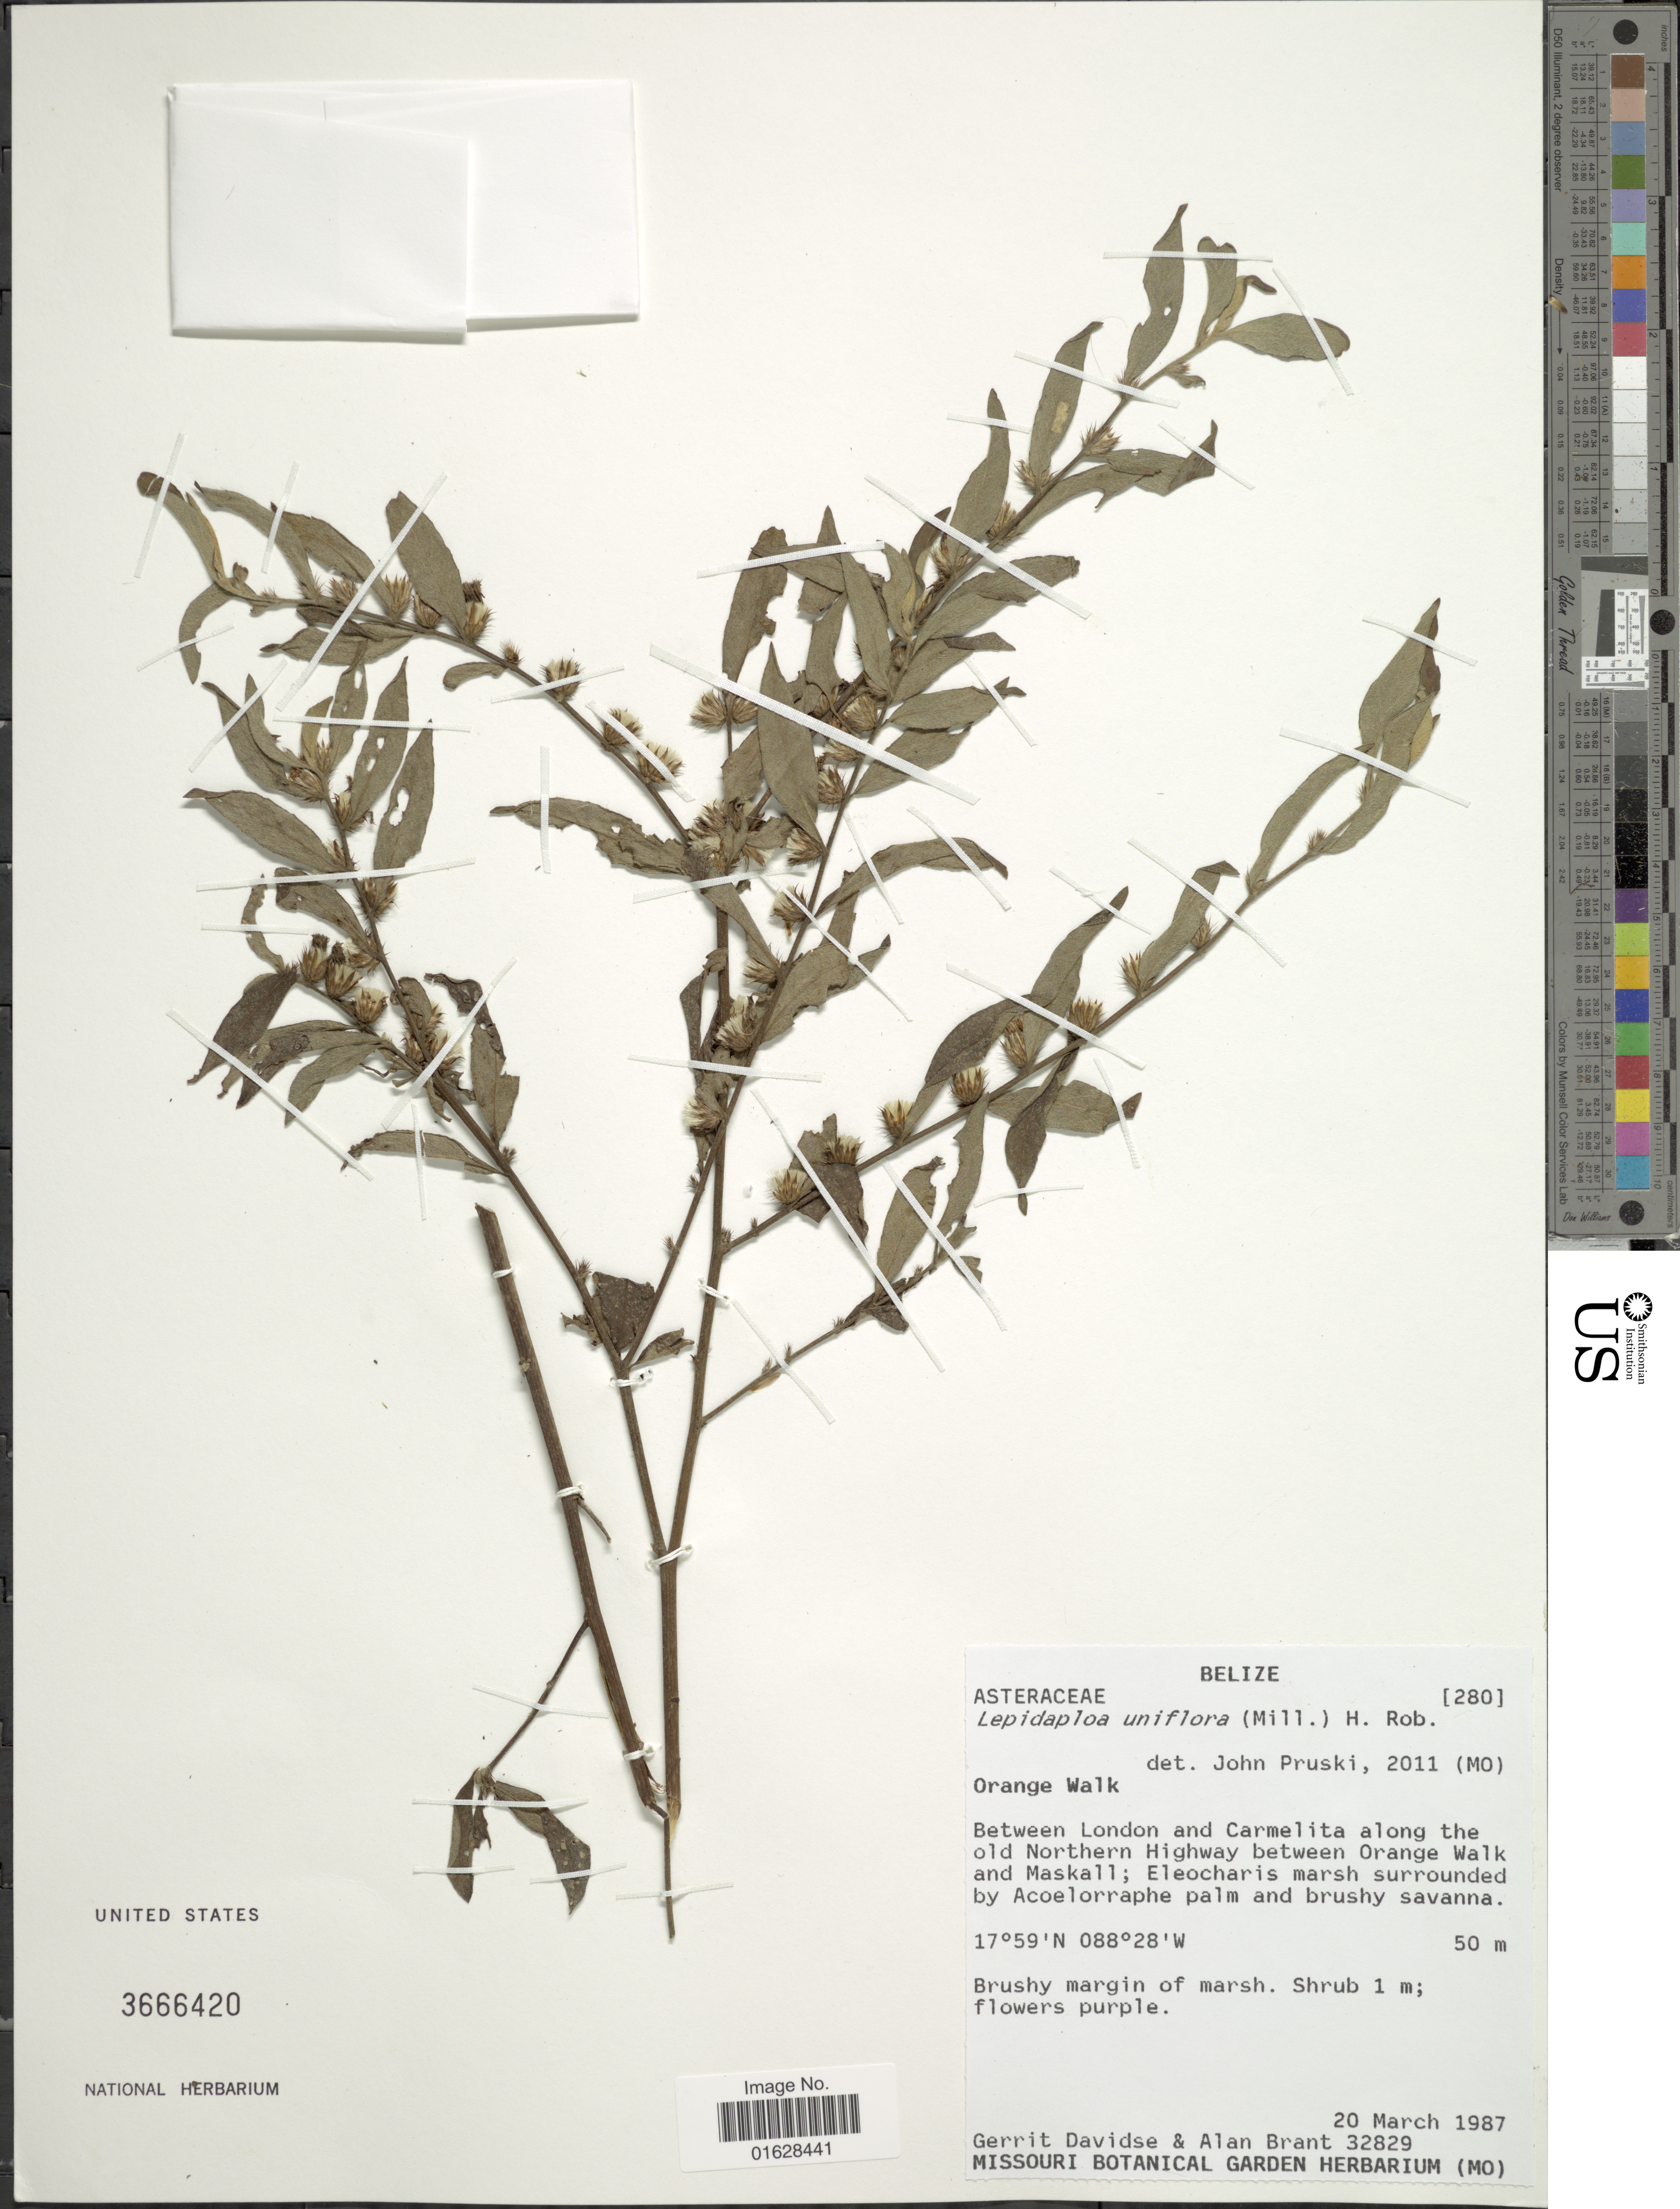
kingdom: Plantae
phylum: Tracheophyta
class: Magnoliopsida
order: Asterales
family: Asteraceae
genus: Lepidaploa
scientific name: Lepidaploa uniflora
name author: (Mill.) H. Rob.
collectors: G. Davidse & A. Brant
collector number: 32829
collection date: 1987-03-20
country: Belize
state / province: Orange Walk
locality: Between London and Carmelita along the old Northern Highway between Orange Walk and Maskall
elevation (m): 50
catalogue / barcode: US 3666420